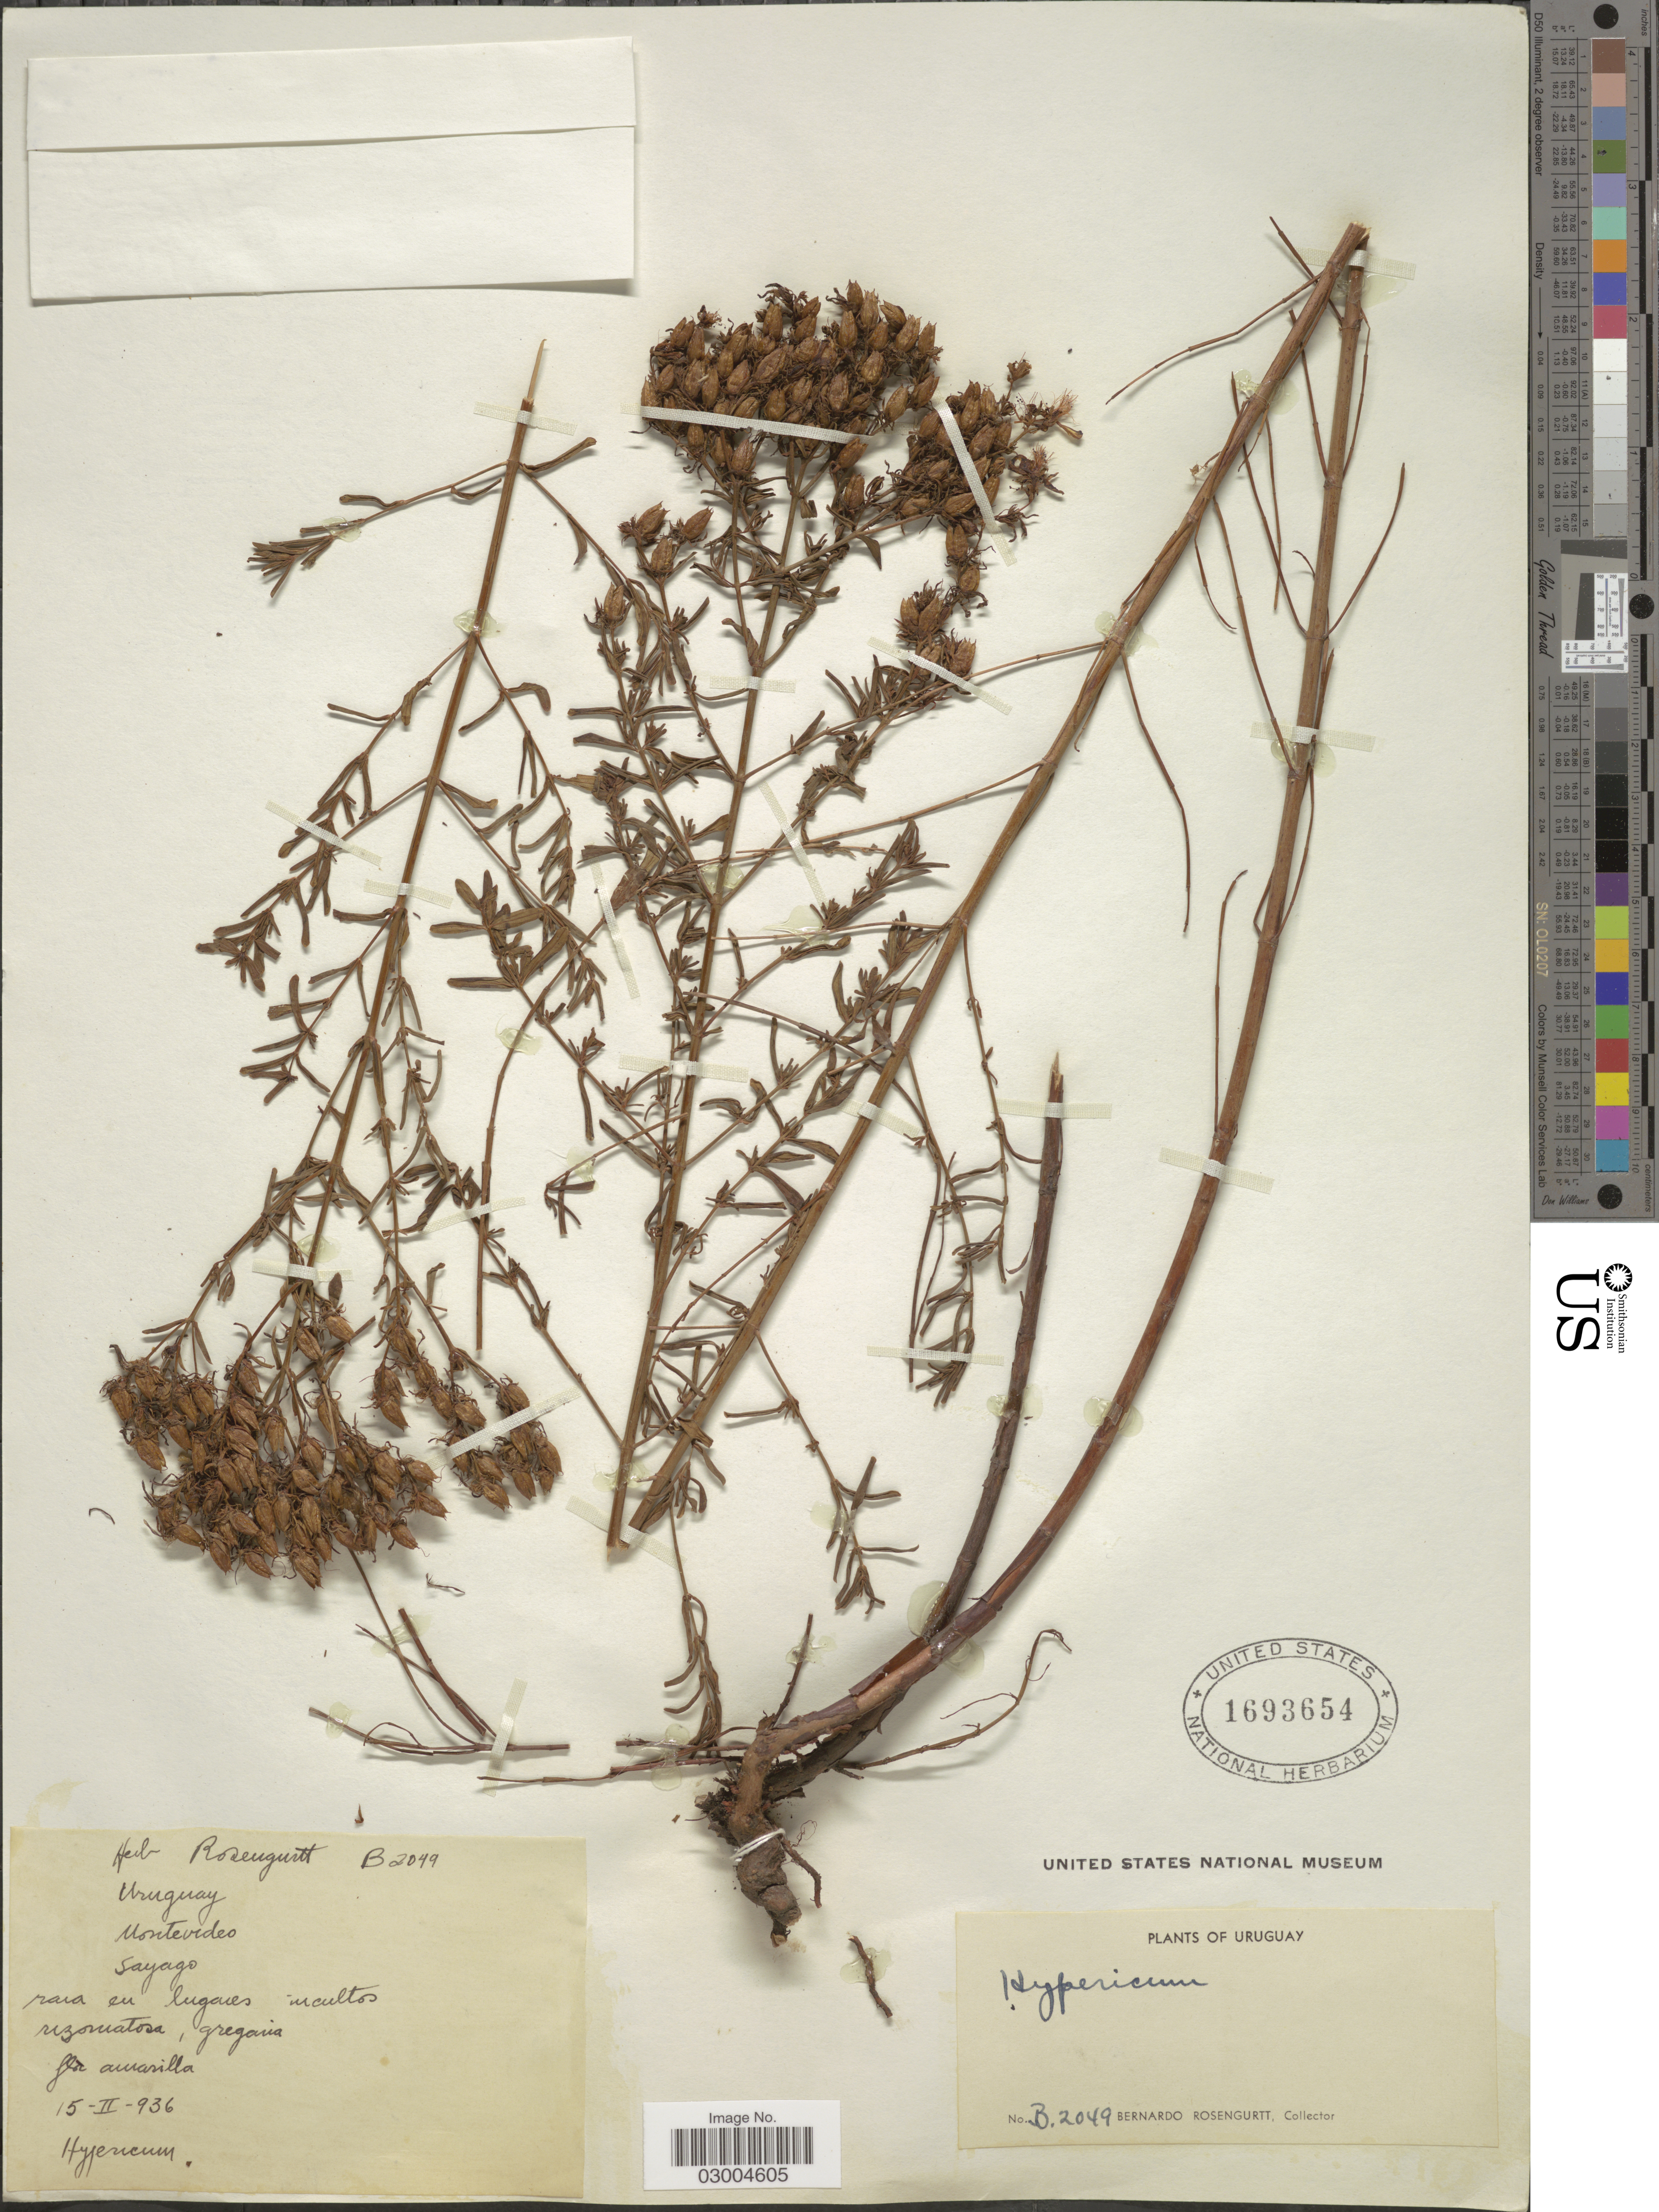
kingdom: Plantae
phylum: Tracheophyta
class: Magnoliopsida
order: Malpighiales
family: Hypericaceae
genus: Hypericum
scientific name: Hypericum perforatum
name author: L.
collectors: B. Rosengurtt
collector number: B2049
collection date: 1936-02-15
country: Uruguay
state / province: Montevideo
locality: Sayago.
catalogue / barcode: US 1693654